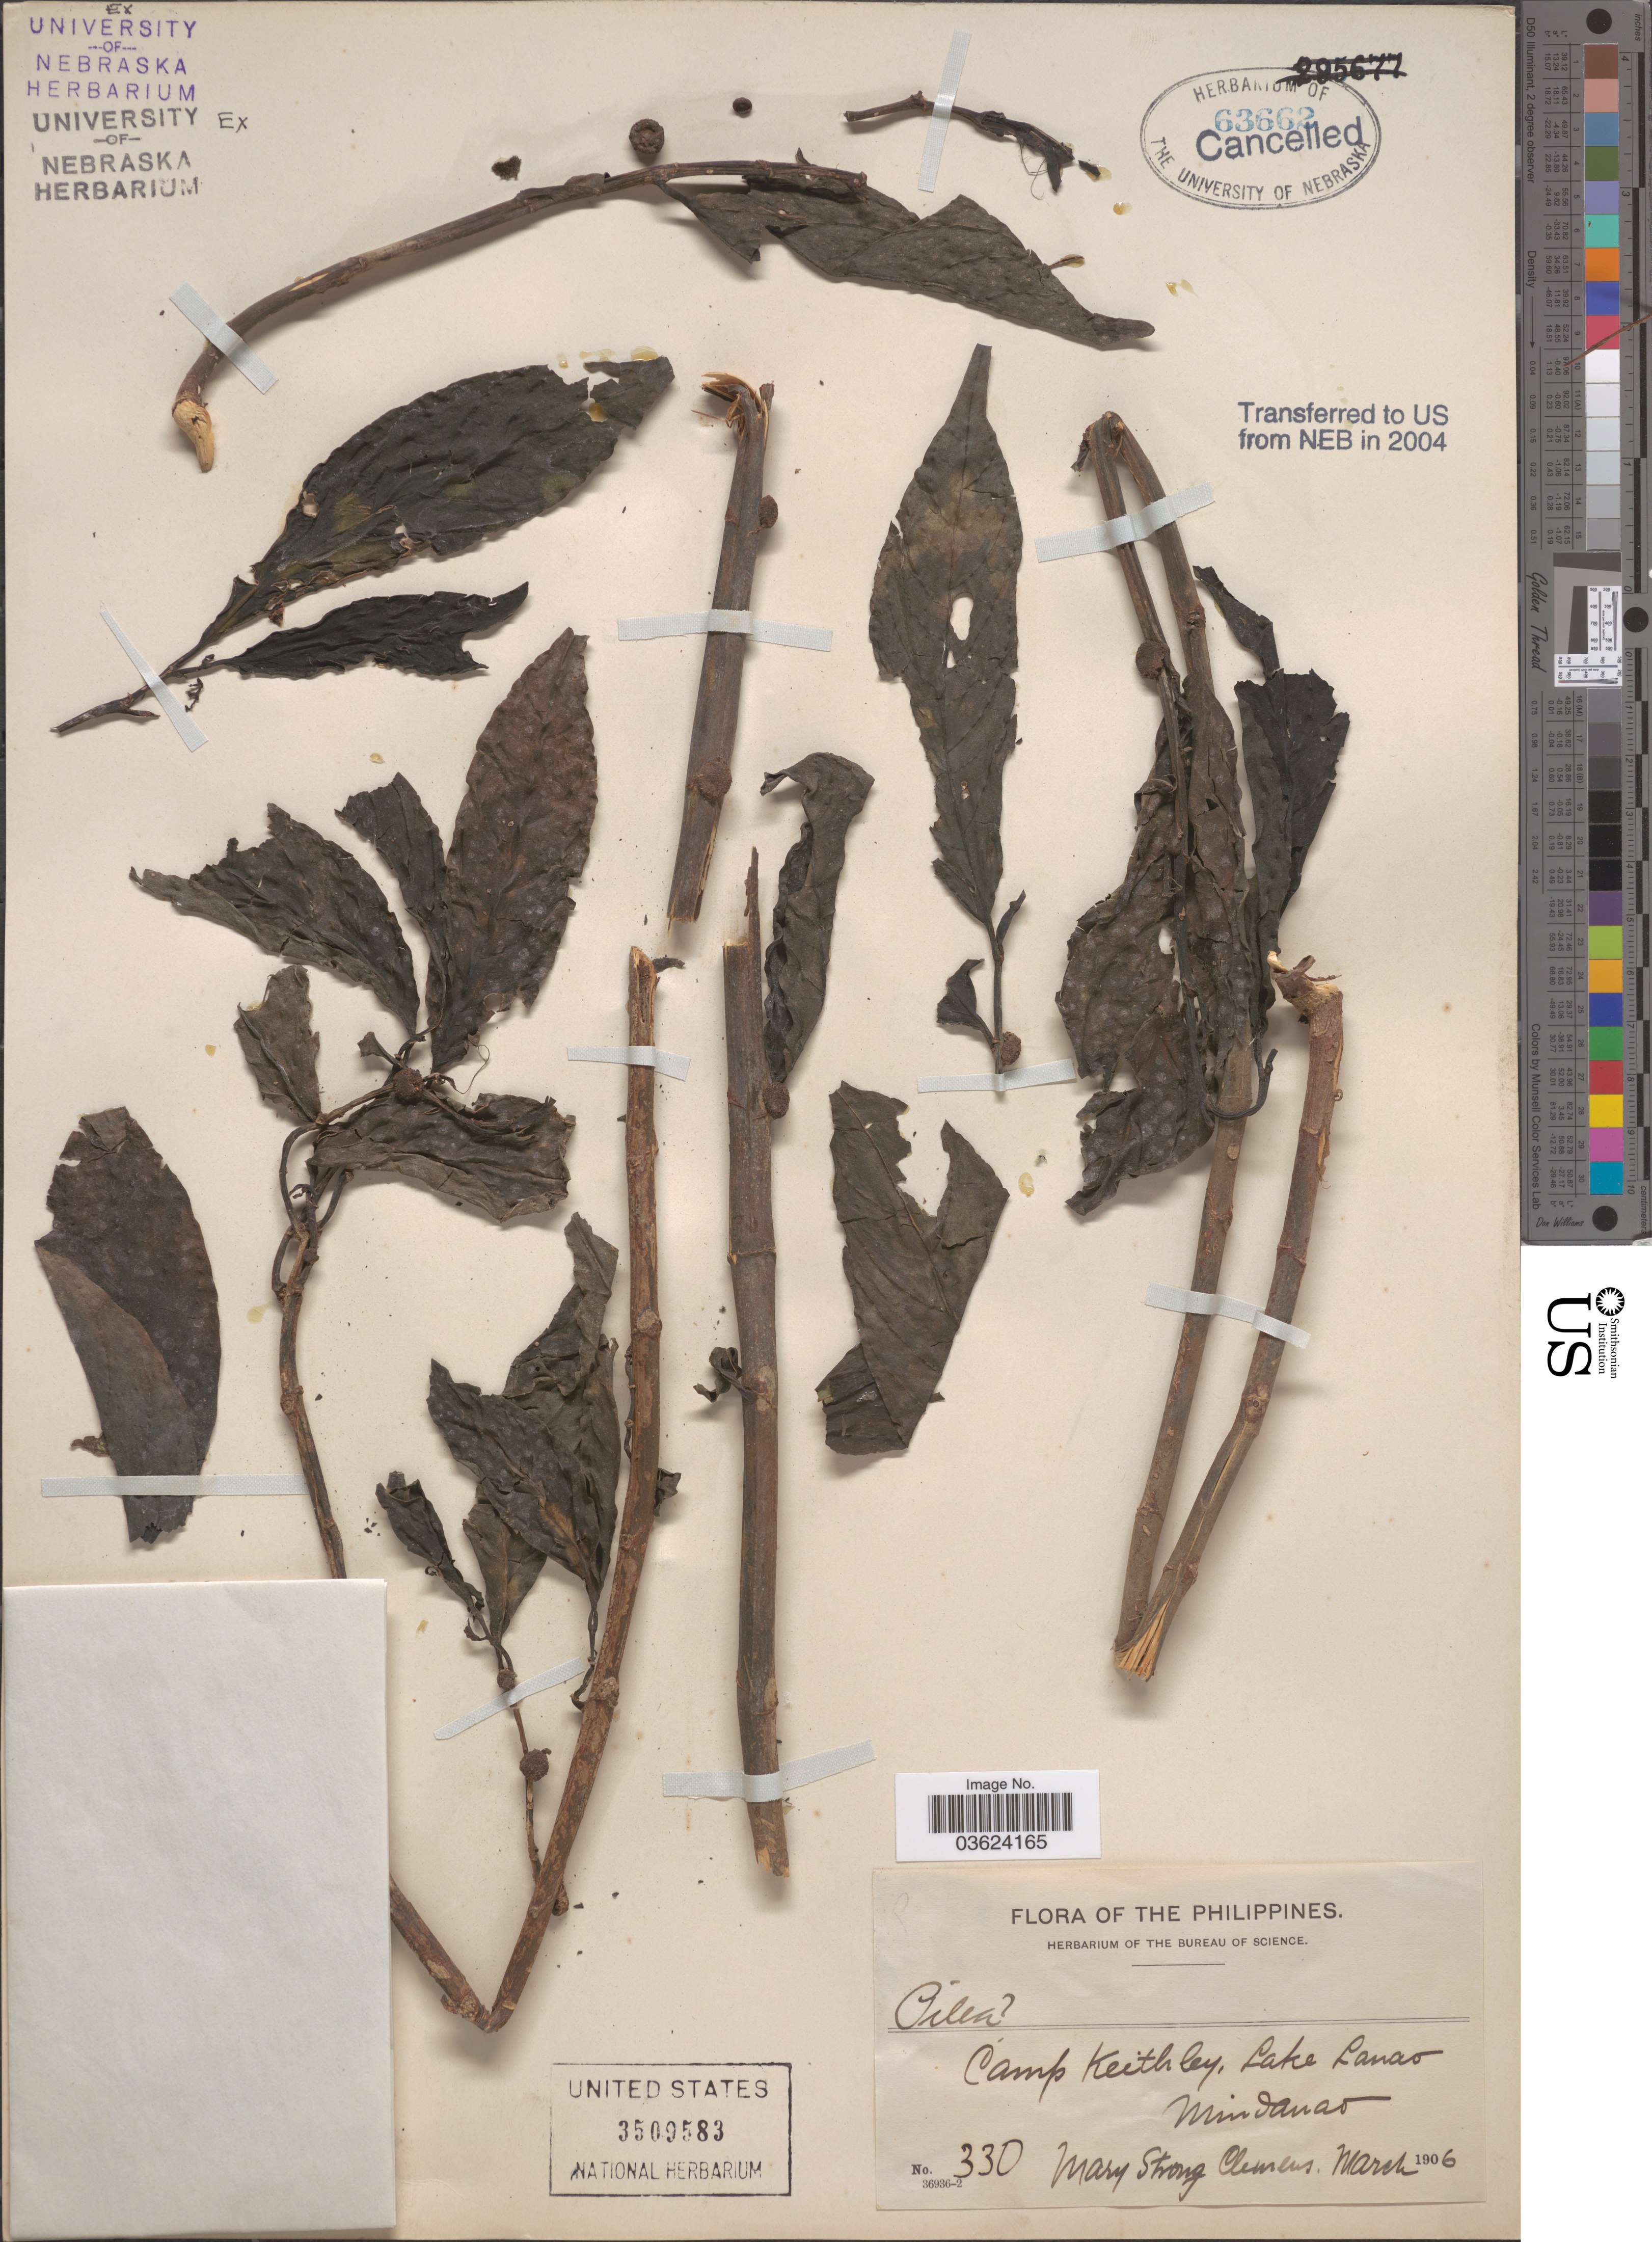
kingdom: Plantae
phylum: Tracheophyta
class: Magnoliopsida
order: Rosales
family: Urticaceae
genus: Pilea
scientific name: Pilea sp.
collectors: M. S. Clemens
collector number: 330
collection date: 1906-03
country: Philippines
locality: Camp Keithley, Lake Lanao. Mindanao.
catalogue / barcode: US 3509583